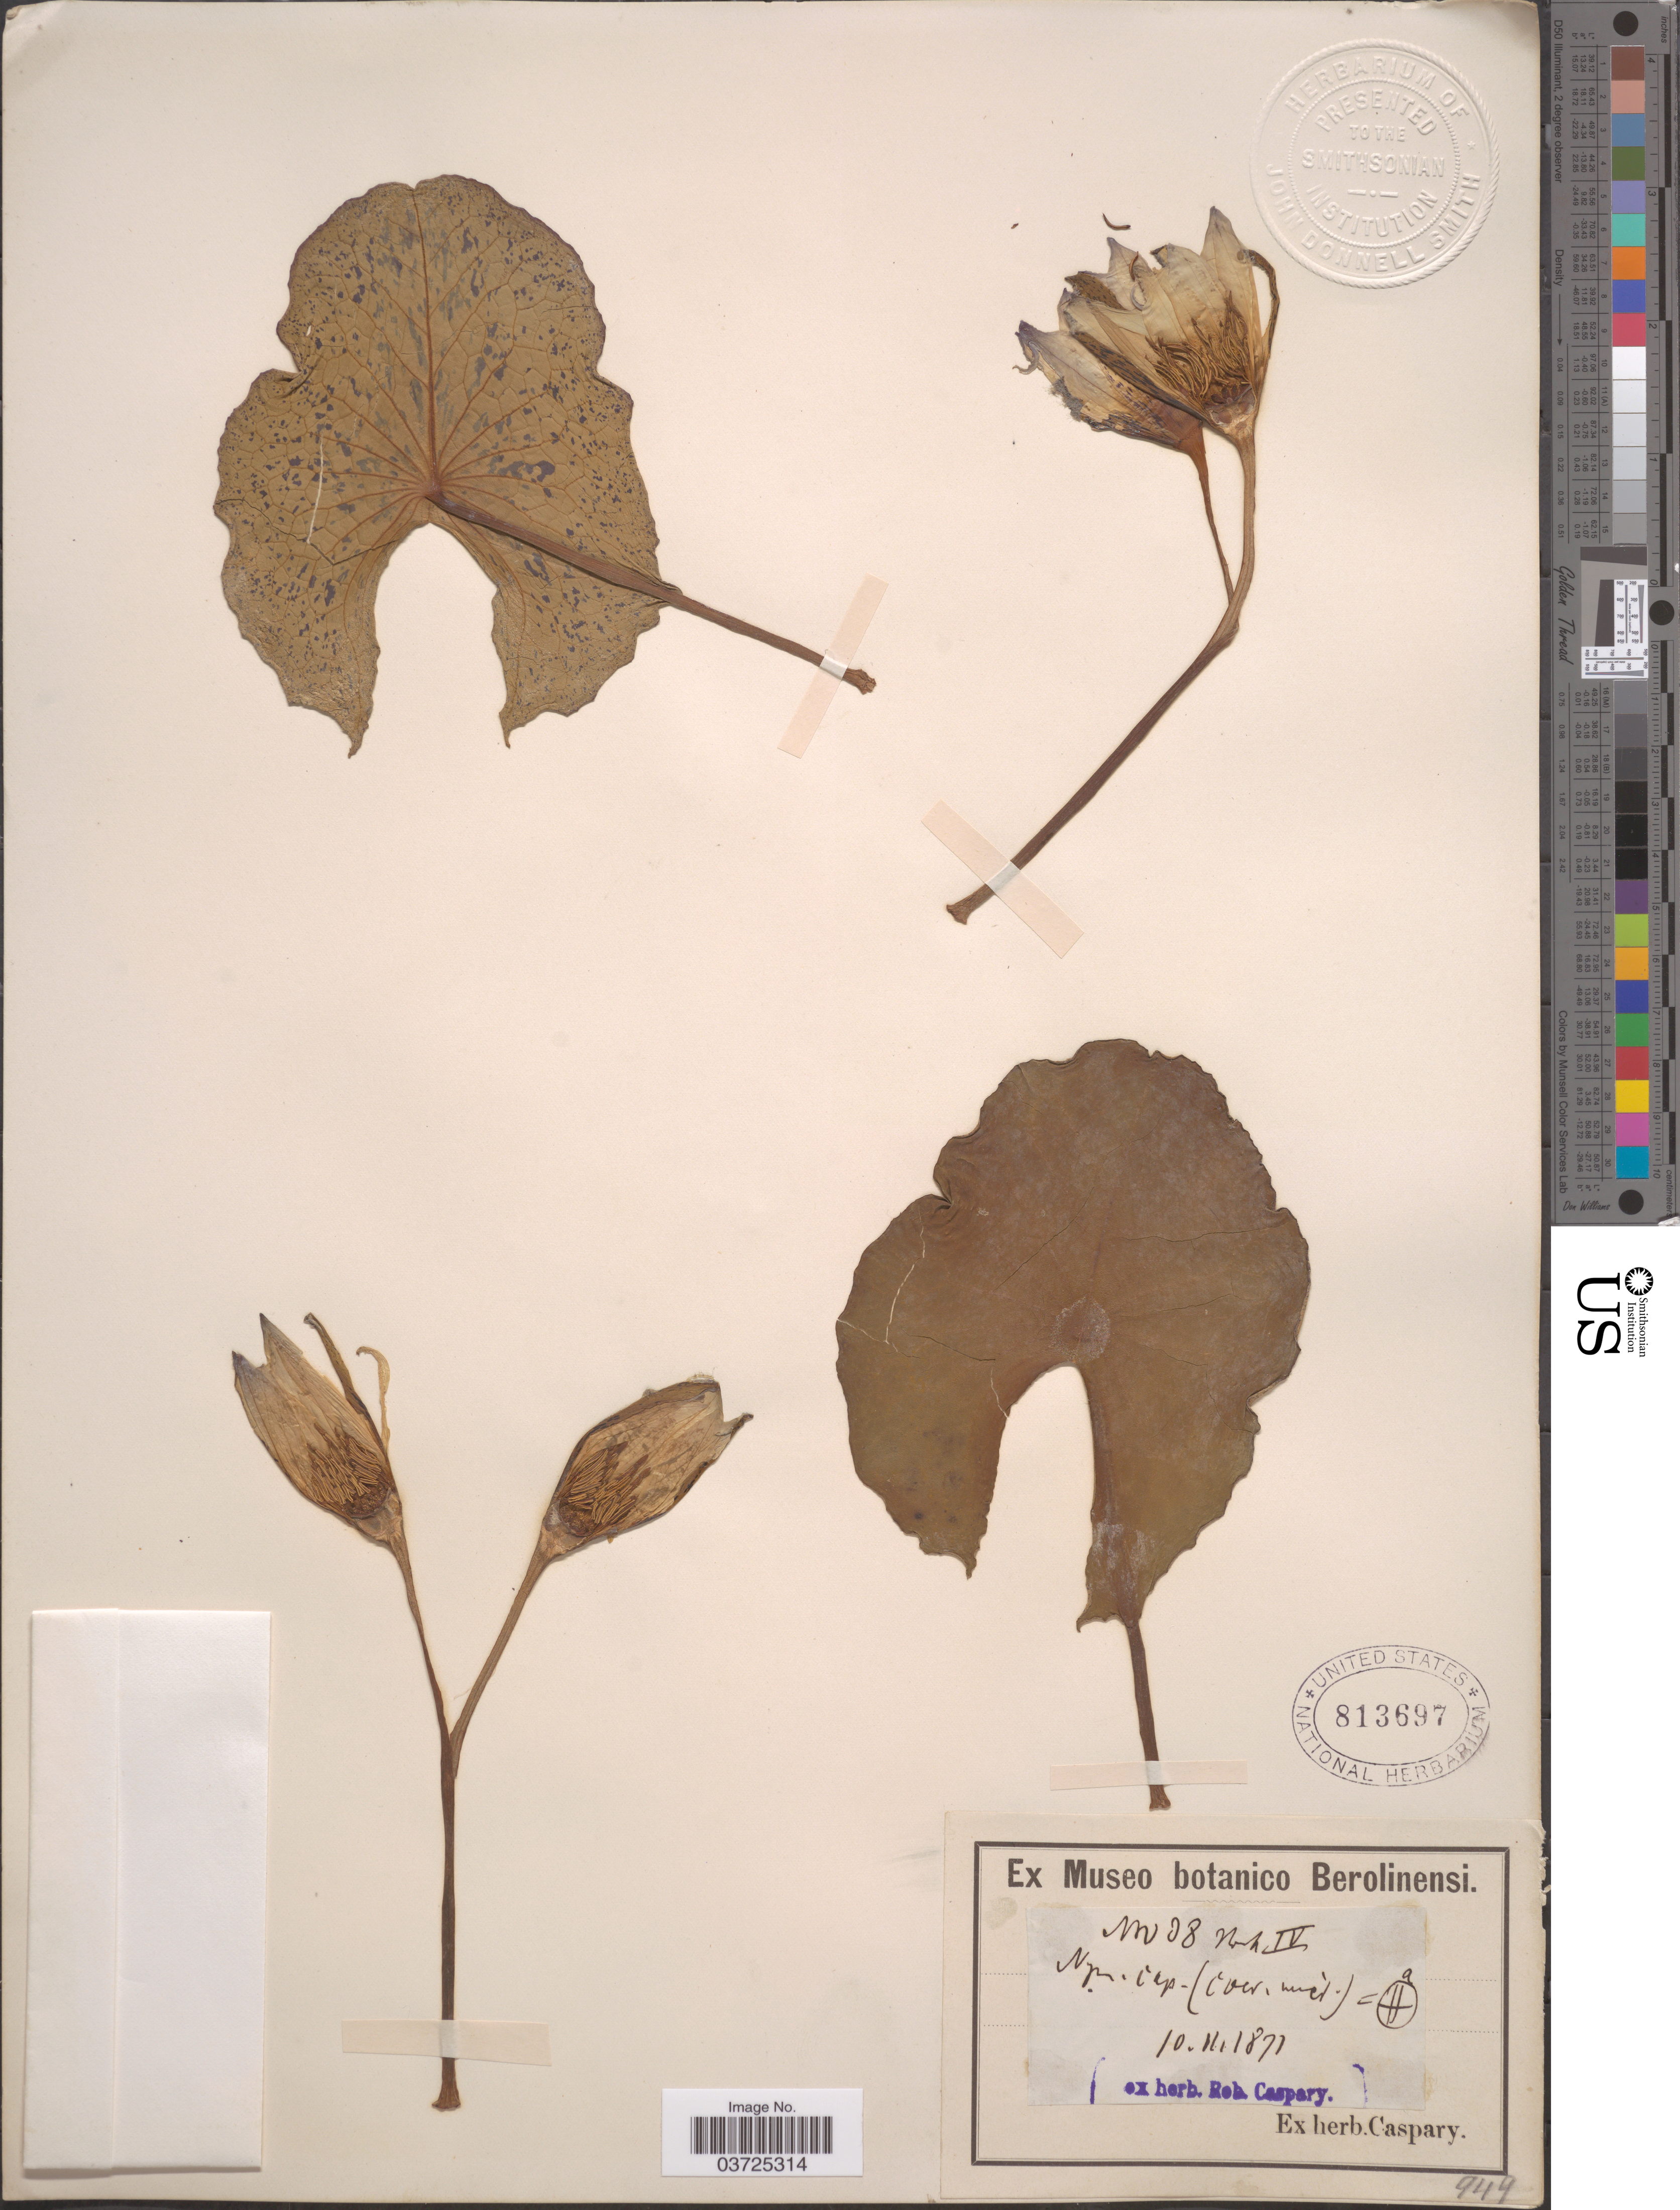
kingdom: Plantae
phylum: Tracheophyta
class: Magnoliopsida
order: Nymphaeales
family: Nymphaeaceae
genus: Nymphaea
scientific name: Nymphaea sp.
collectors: ex herb. Rob. Caspary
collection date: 1871-11-10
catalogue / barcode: US 813697